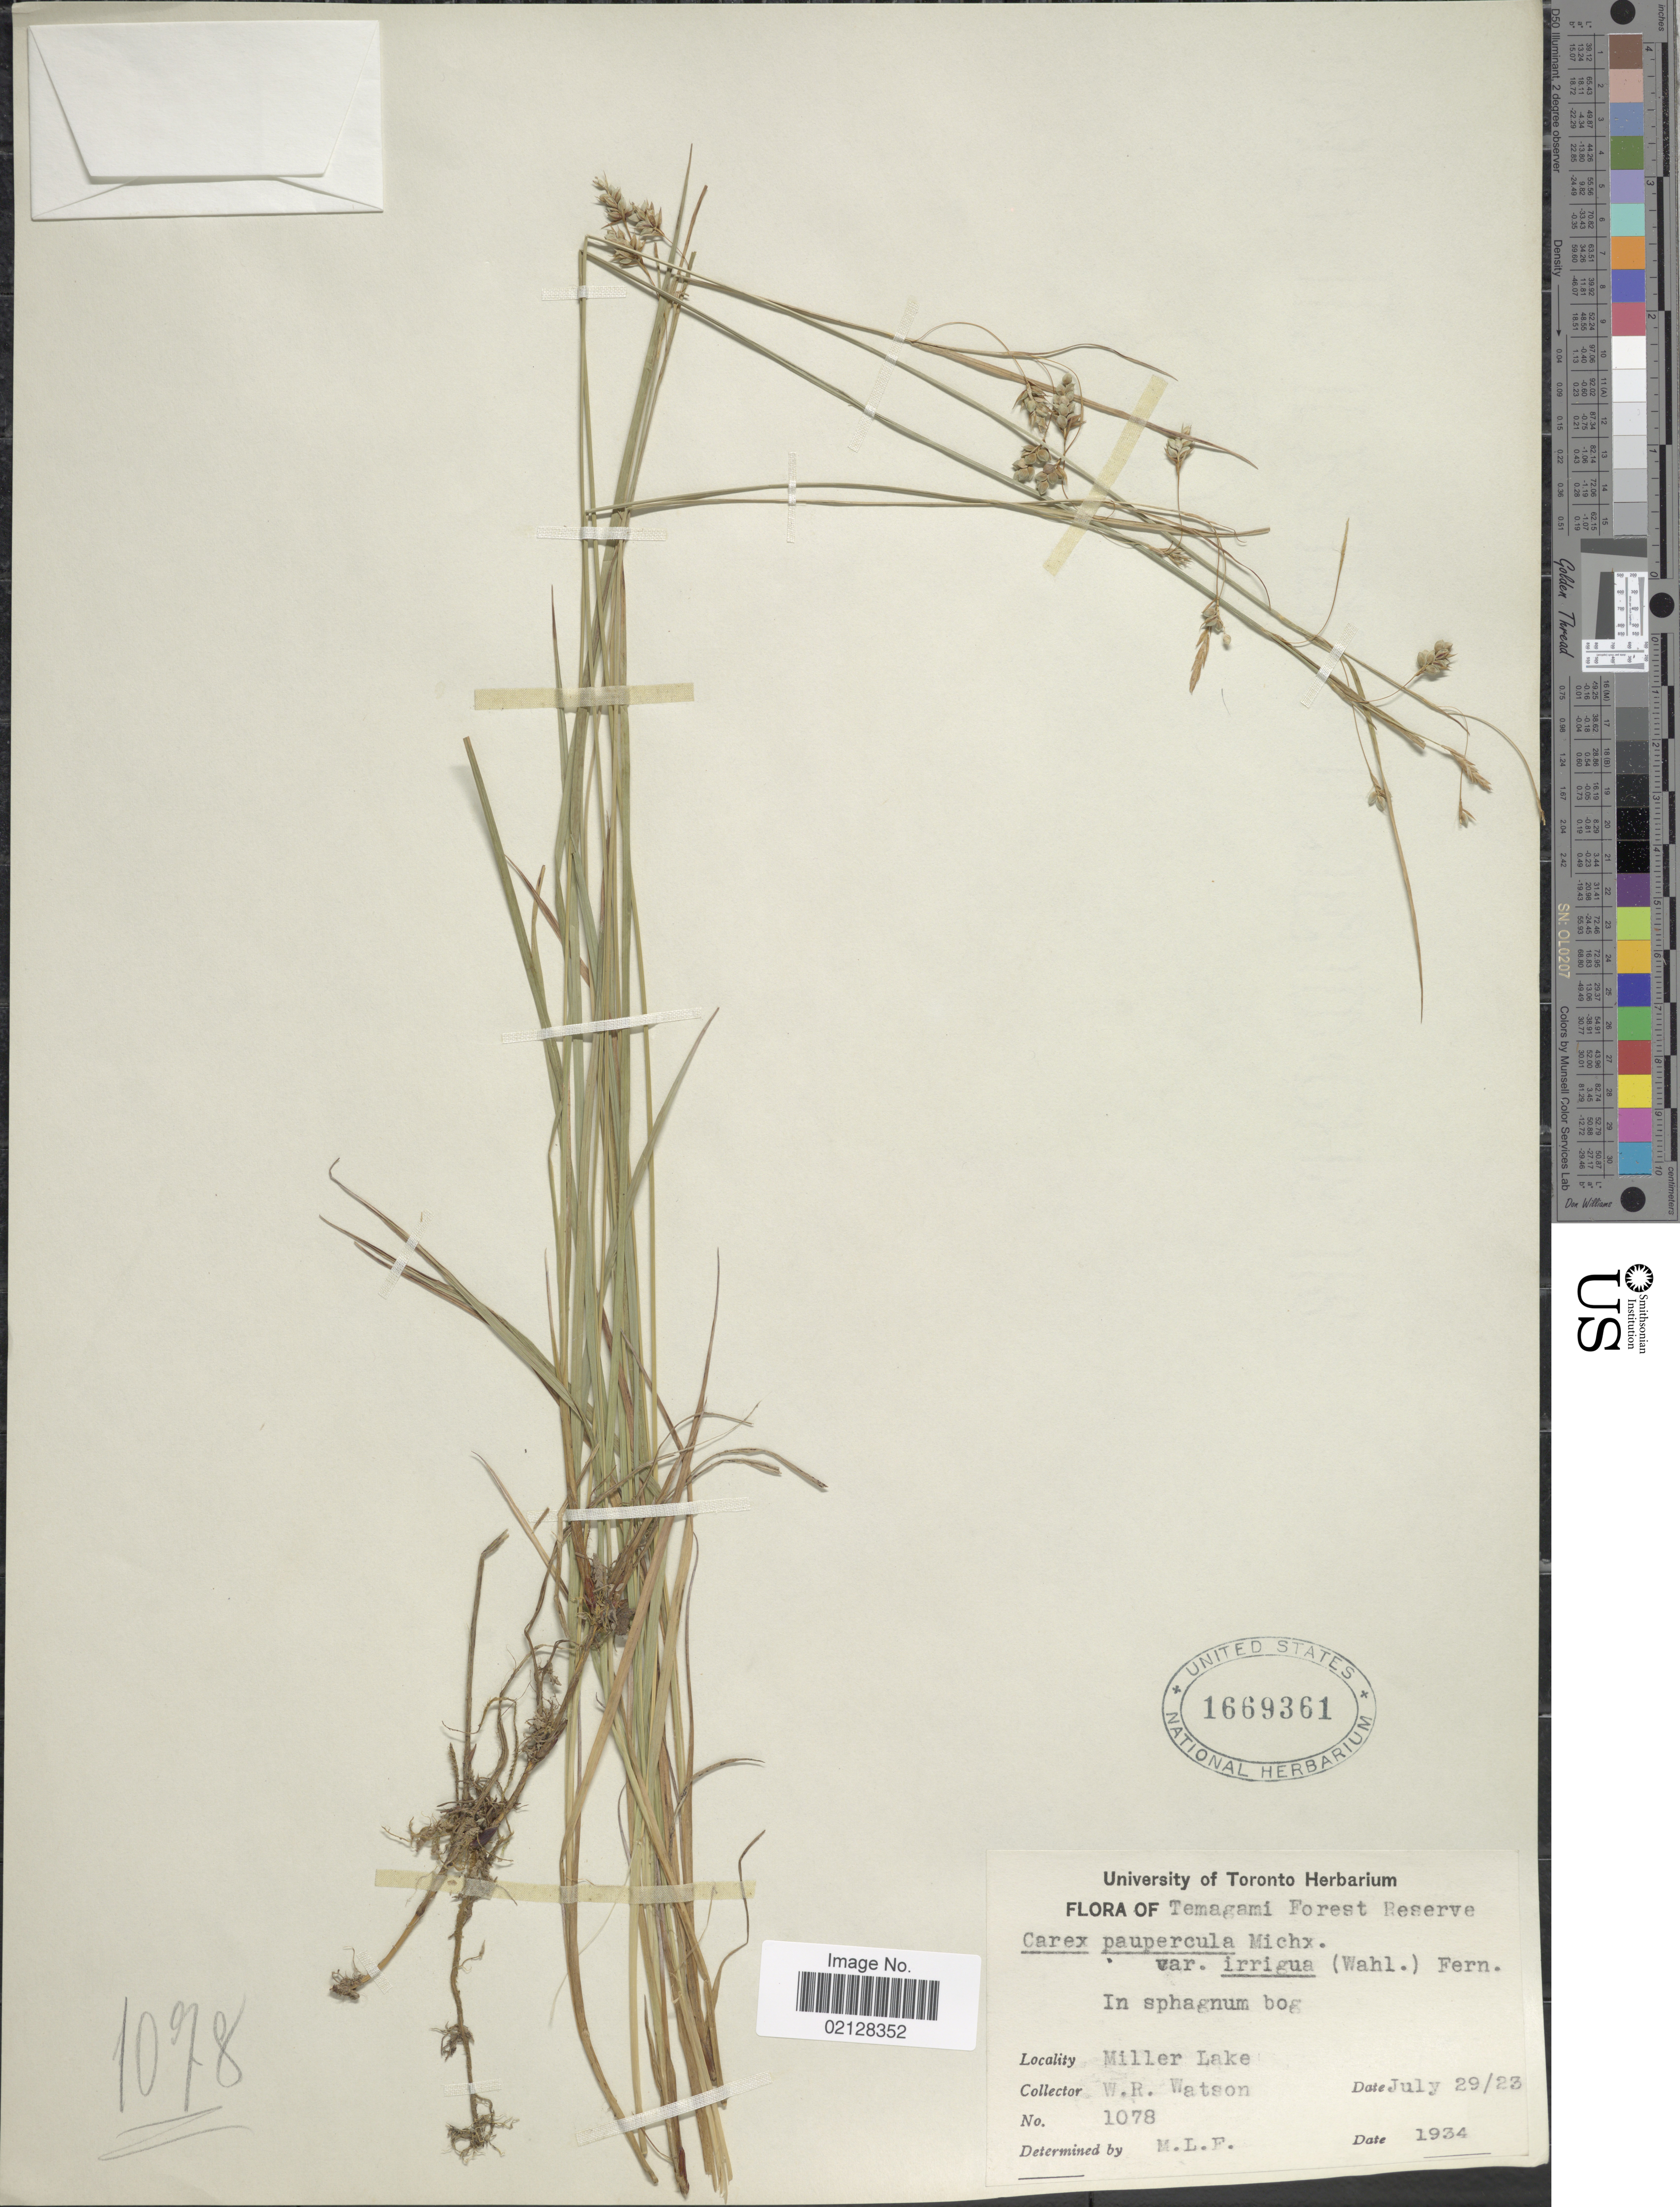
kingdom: Plantae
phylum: Tracheophyta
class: Liliopsida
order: Poales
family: Cyperaceae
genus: Carex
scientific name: Carex magellanica subsp. irrigua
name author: (Wahlenb.) Hiitonen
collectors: W. R. Watson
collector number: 1078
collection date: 1923-07-29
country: Canada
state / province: Ontario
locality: Temagami Forest Reserve, Miller Lake.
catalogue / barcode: US 1669361